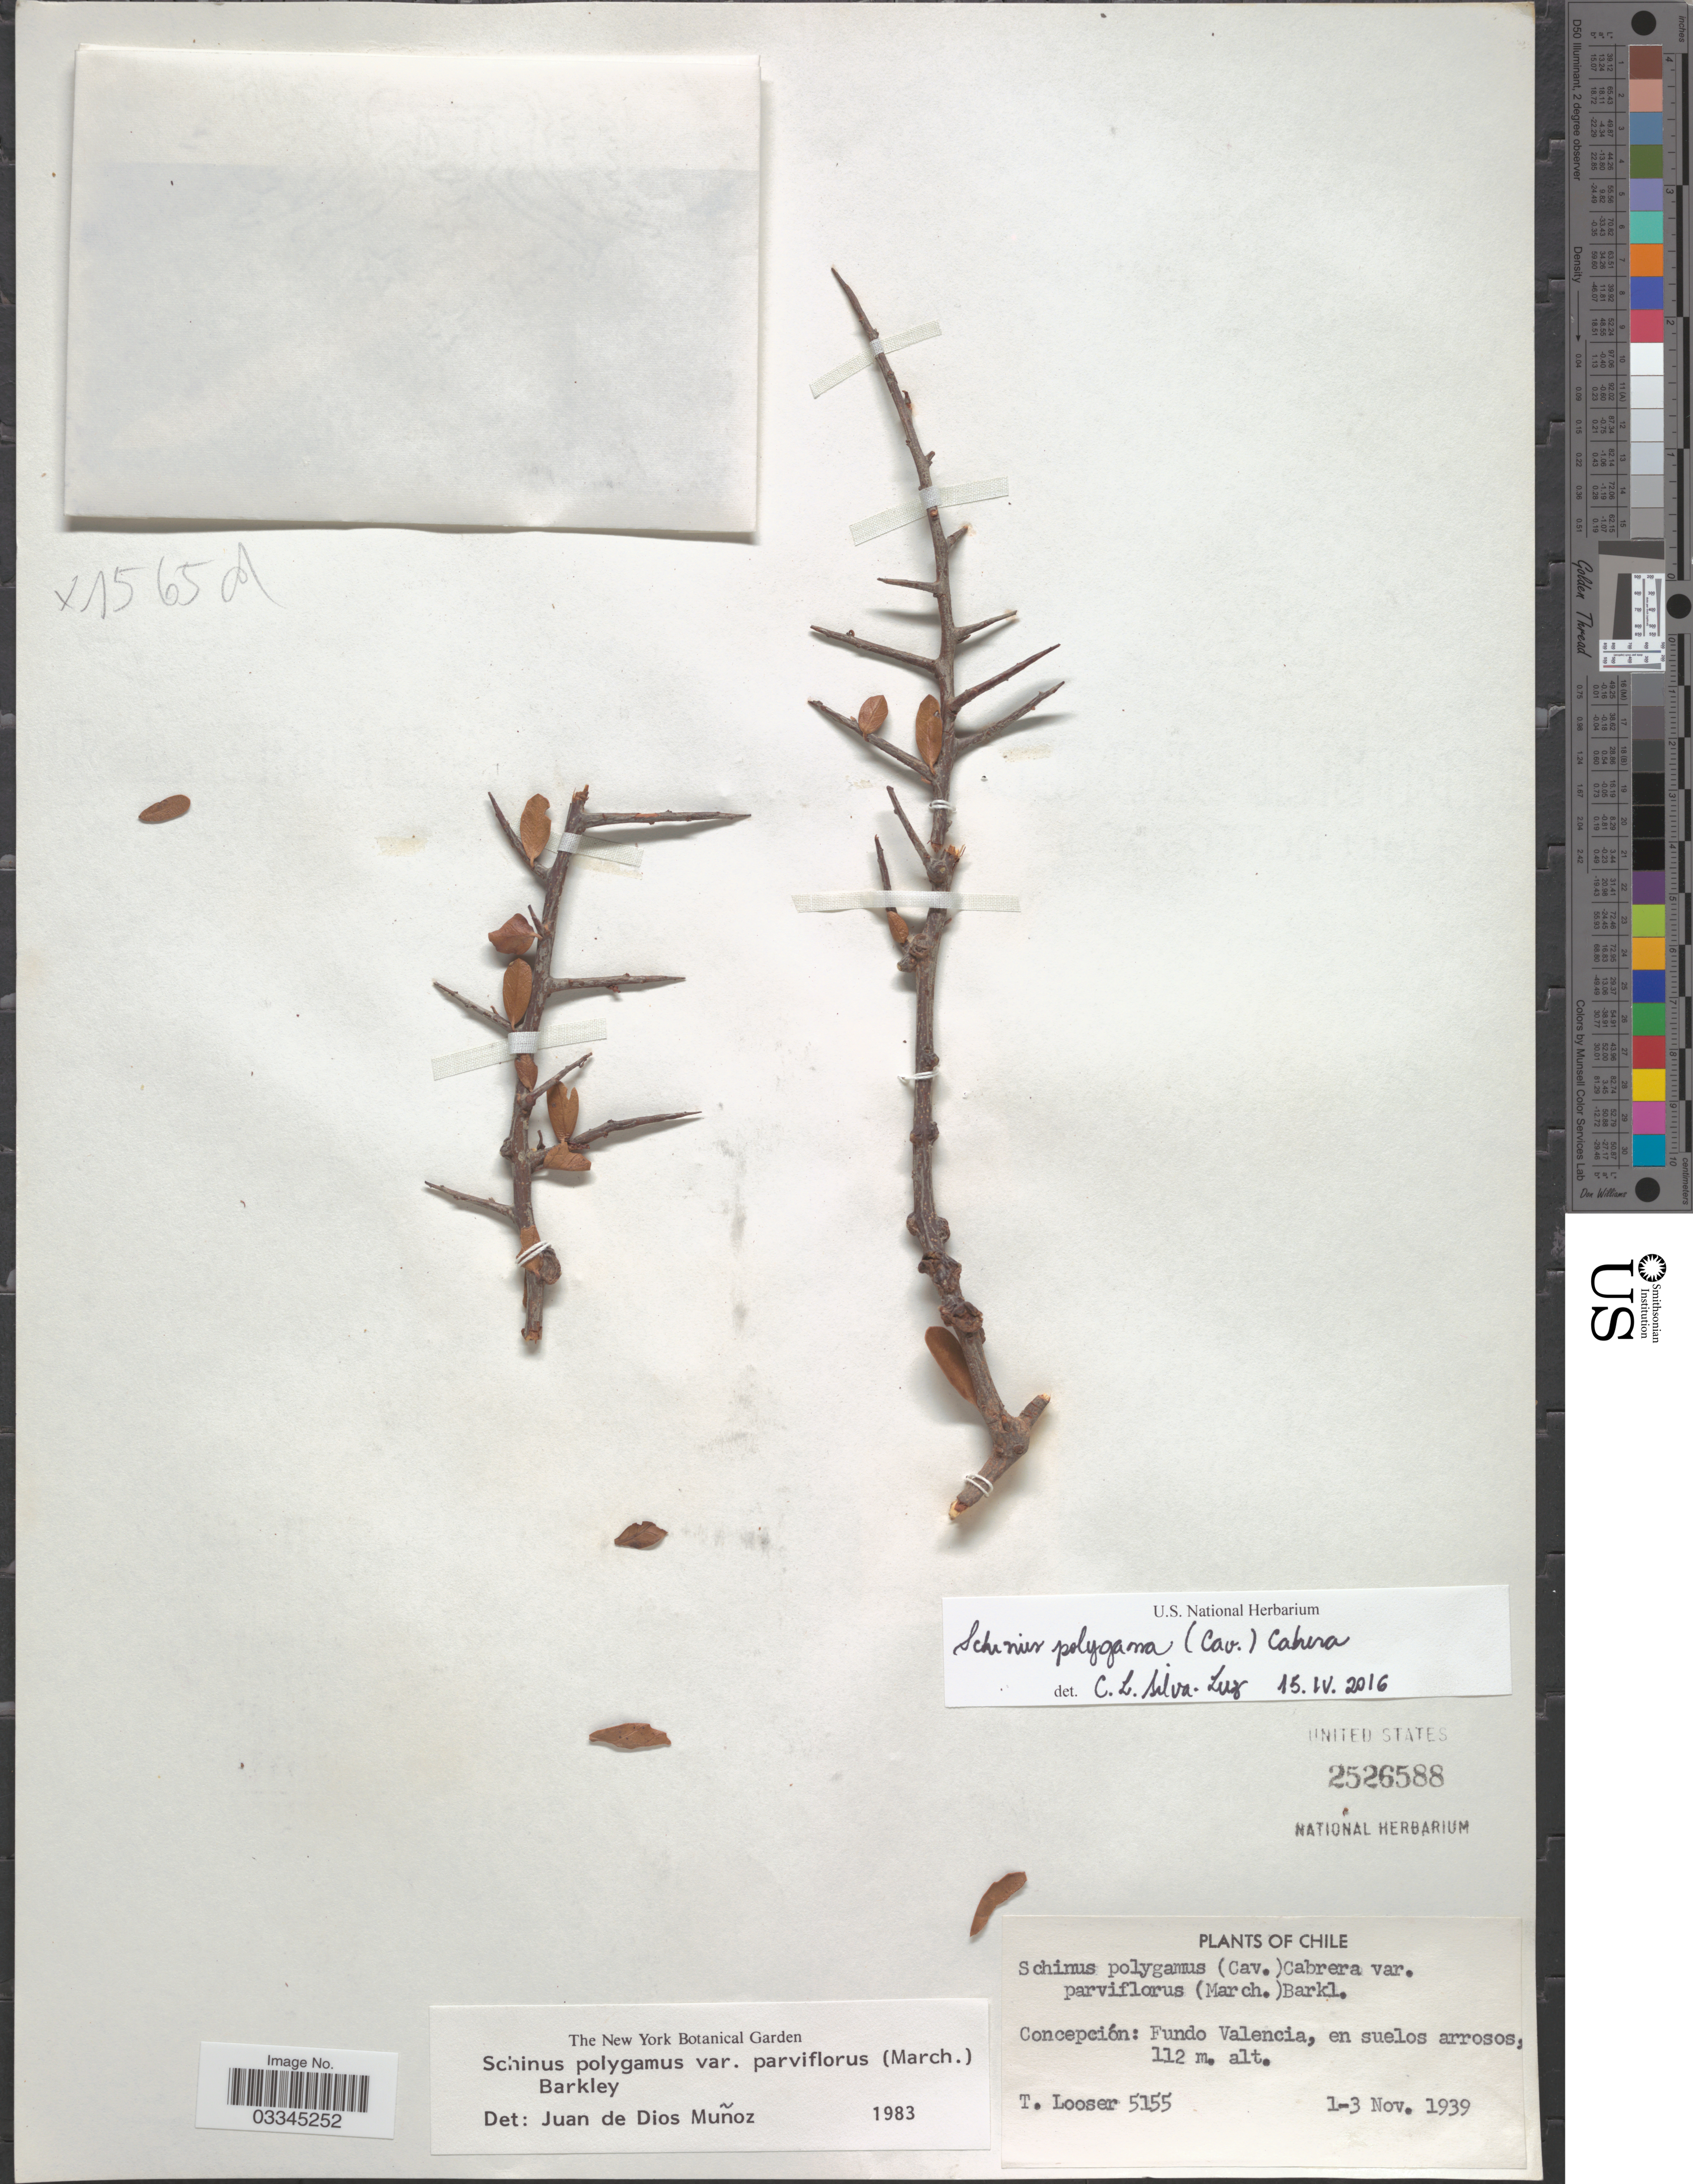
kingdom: Plantae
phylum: Tracheophyta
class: Magnoliopsida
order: Sapindales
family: Anacardiaceae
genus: Schinus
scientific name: Schinus polygama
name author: (Cav.) Cabrera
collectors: T. Looser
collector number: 5155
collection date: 1939-11-01/1939-11-03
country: Chile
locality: Concepción: Fundo Valencia, en suelos arrosos.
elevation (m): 112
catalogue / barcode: US 2526588